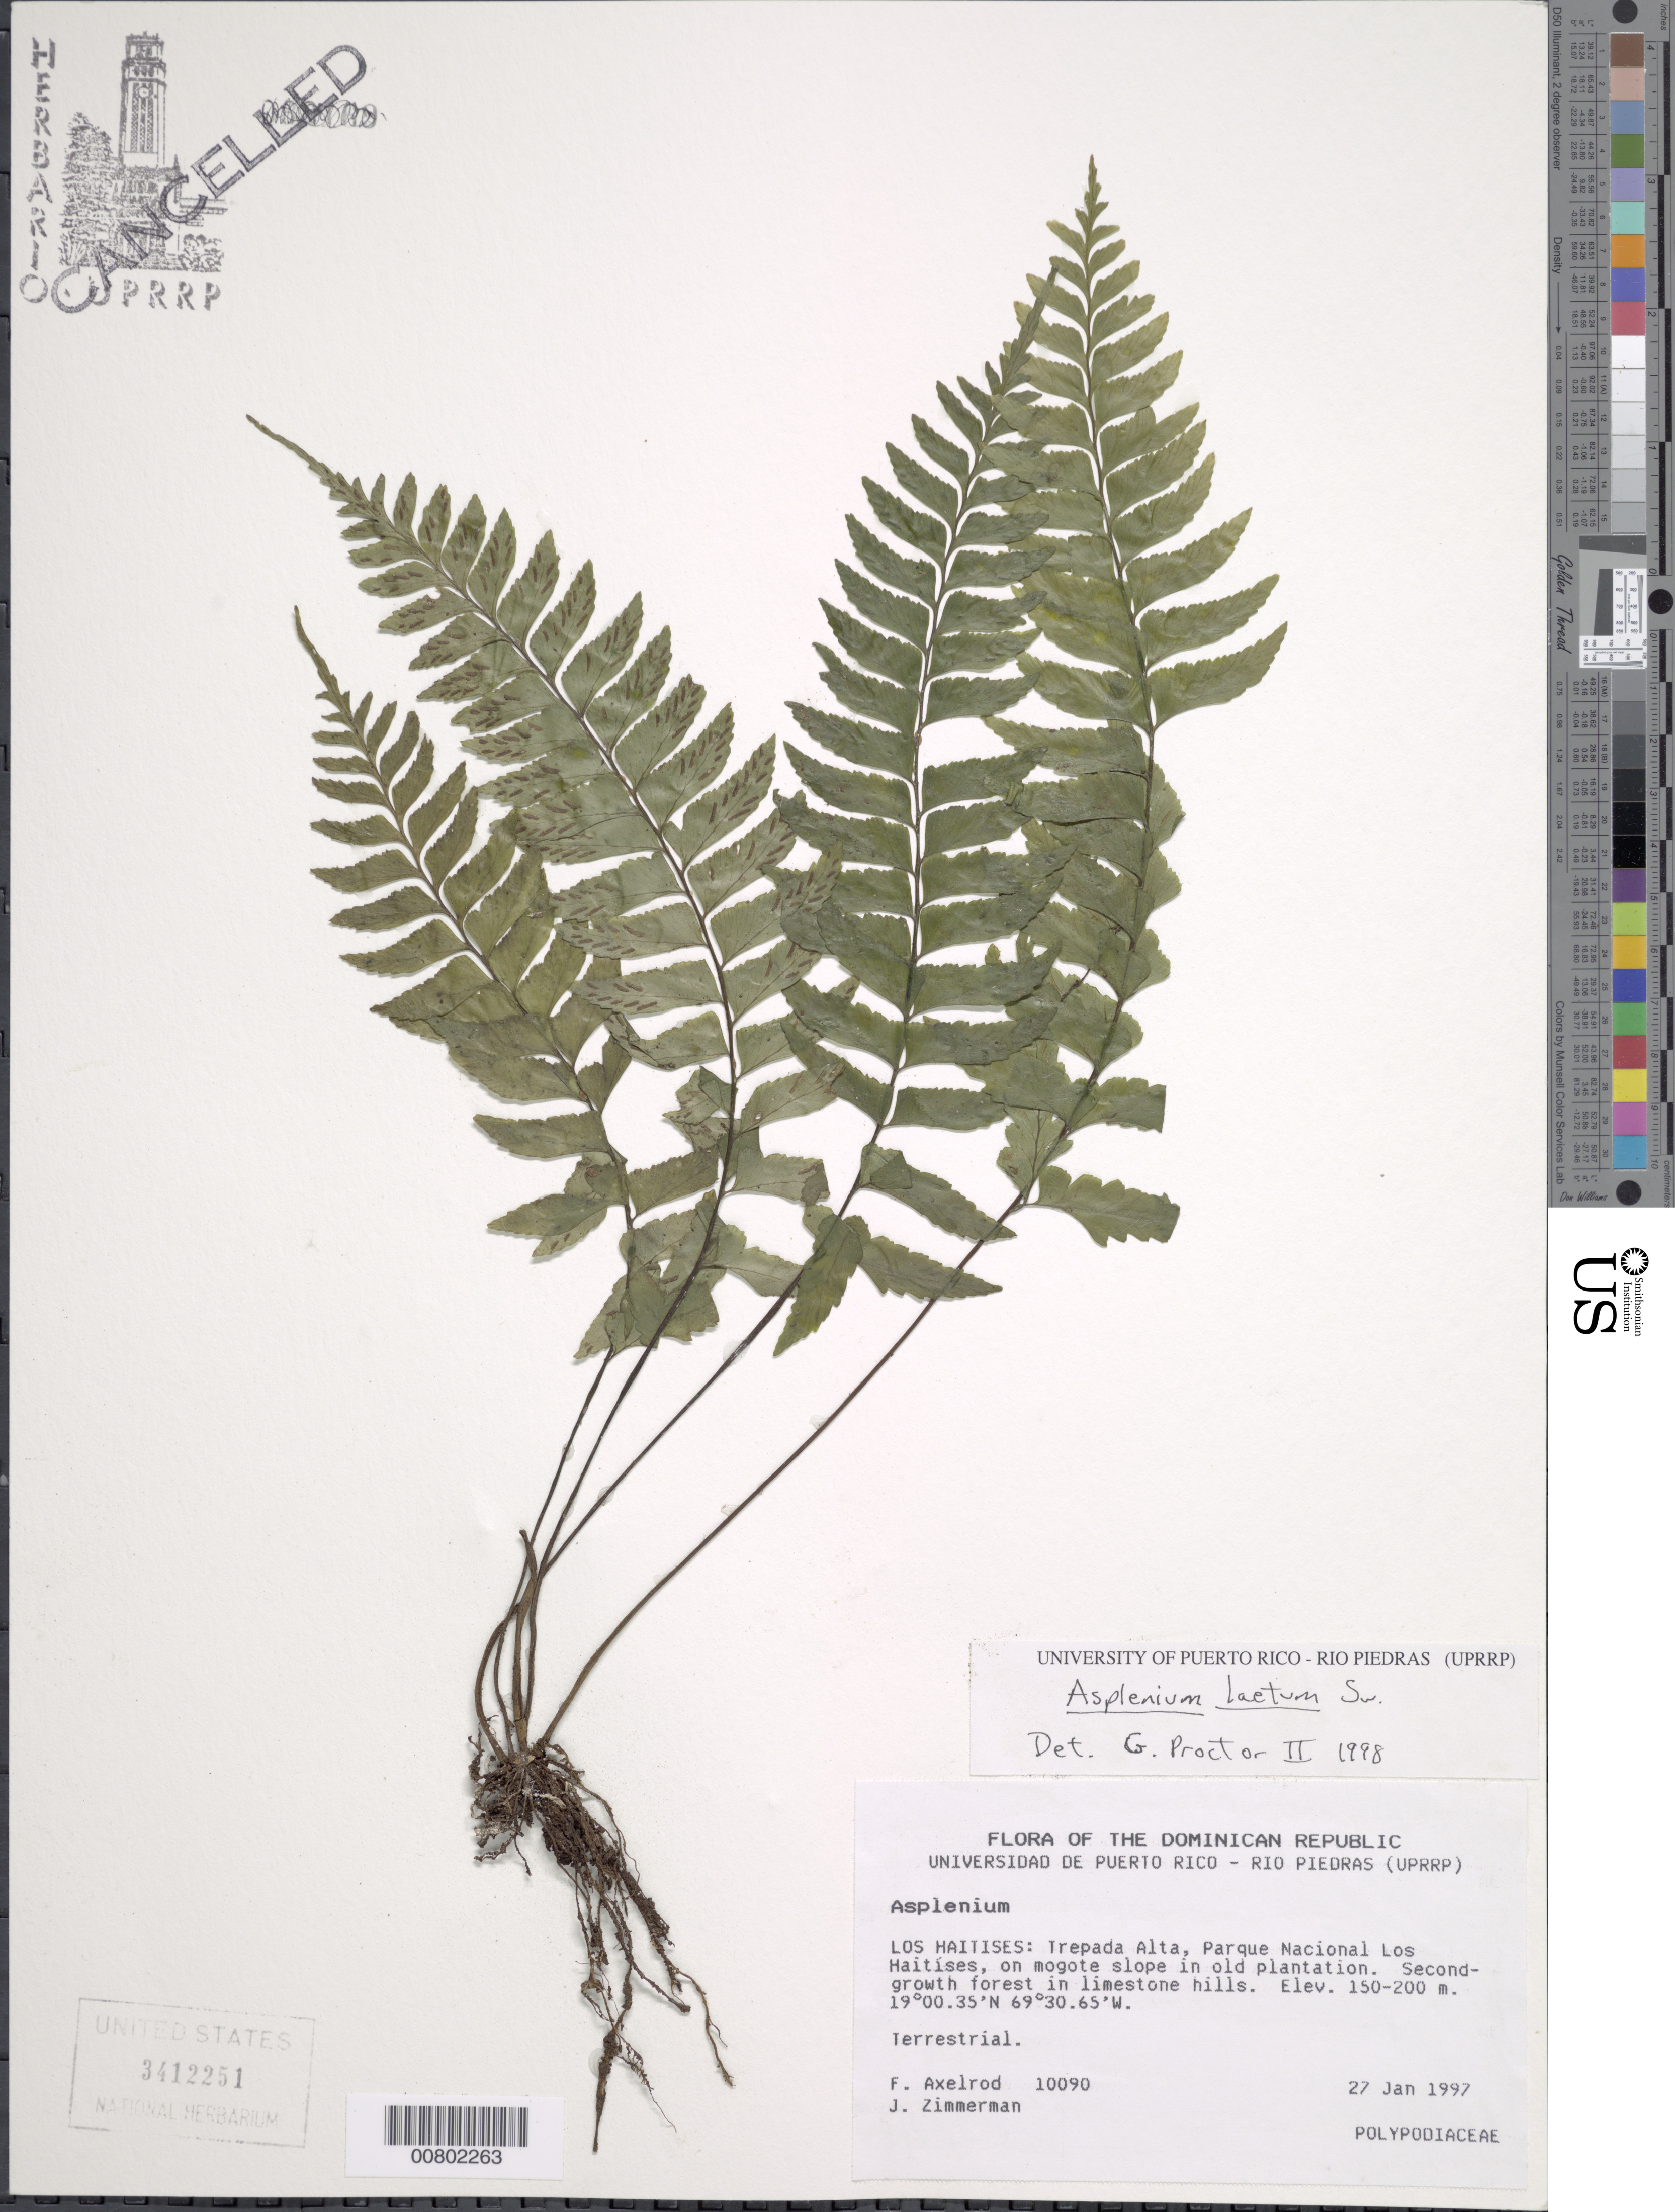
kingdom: Plantae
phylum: Tracheophyta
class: Polypodiopsida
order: Polypodiales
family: Aspleniaceae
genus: Asplenium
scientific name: Asplenium laetum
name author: Sw.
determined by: Proctor, G. R.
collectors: F. S. Axelrod & J. Zimmerman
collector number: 10090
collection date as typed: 27 Jan 1997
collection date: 1997-01-27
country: Dominican Republic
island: Hispaniola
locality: Los Haitises, Trepada Alta, Parque Nacional Los Haitises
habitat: Mogote slope in old plantation; second growth forest in limestone hills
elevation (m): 150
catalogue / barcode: US 3412251